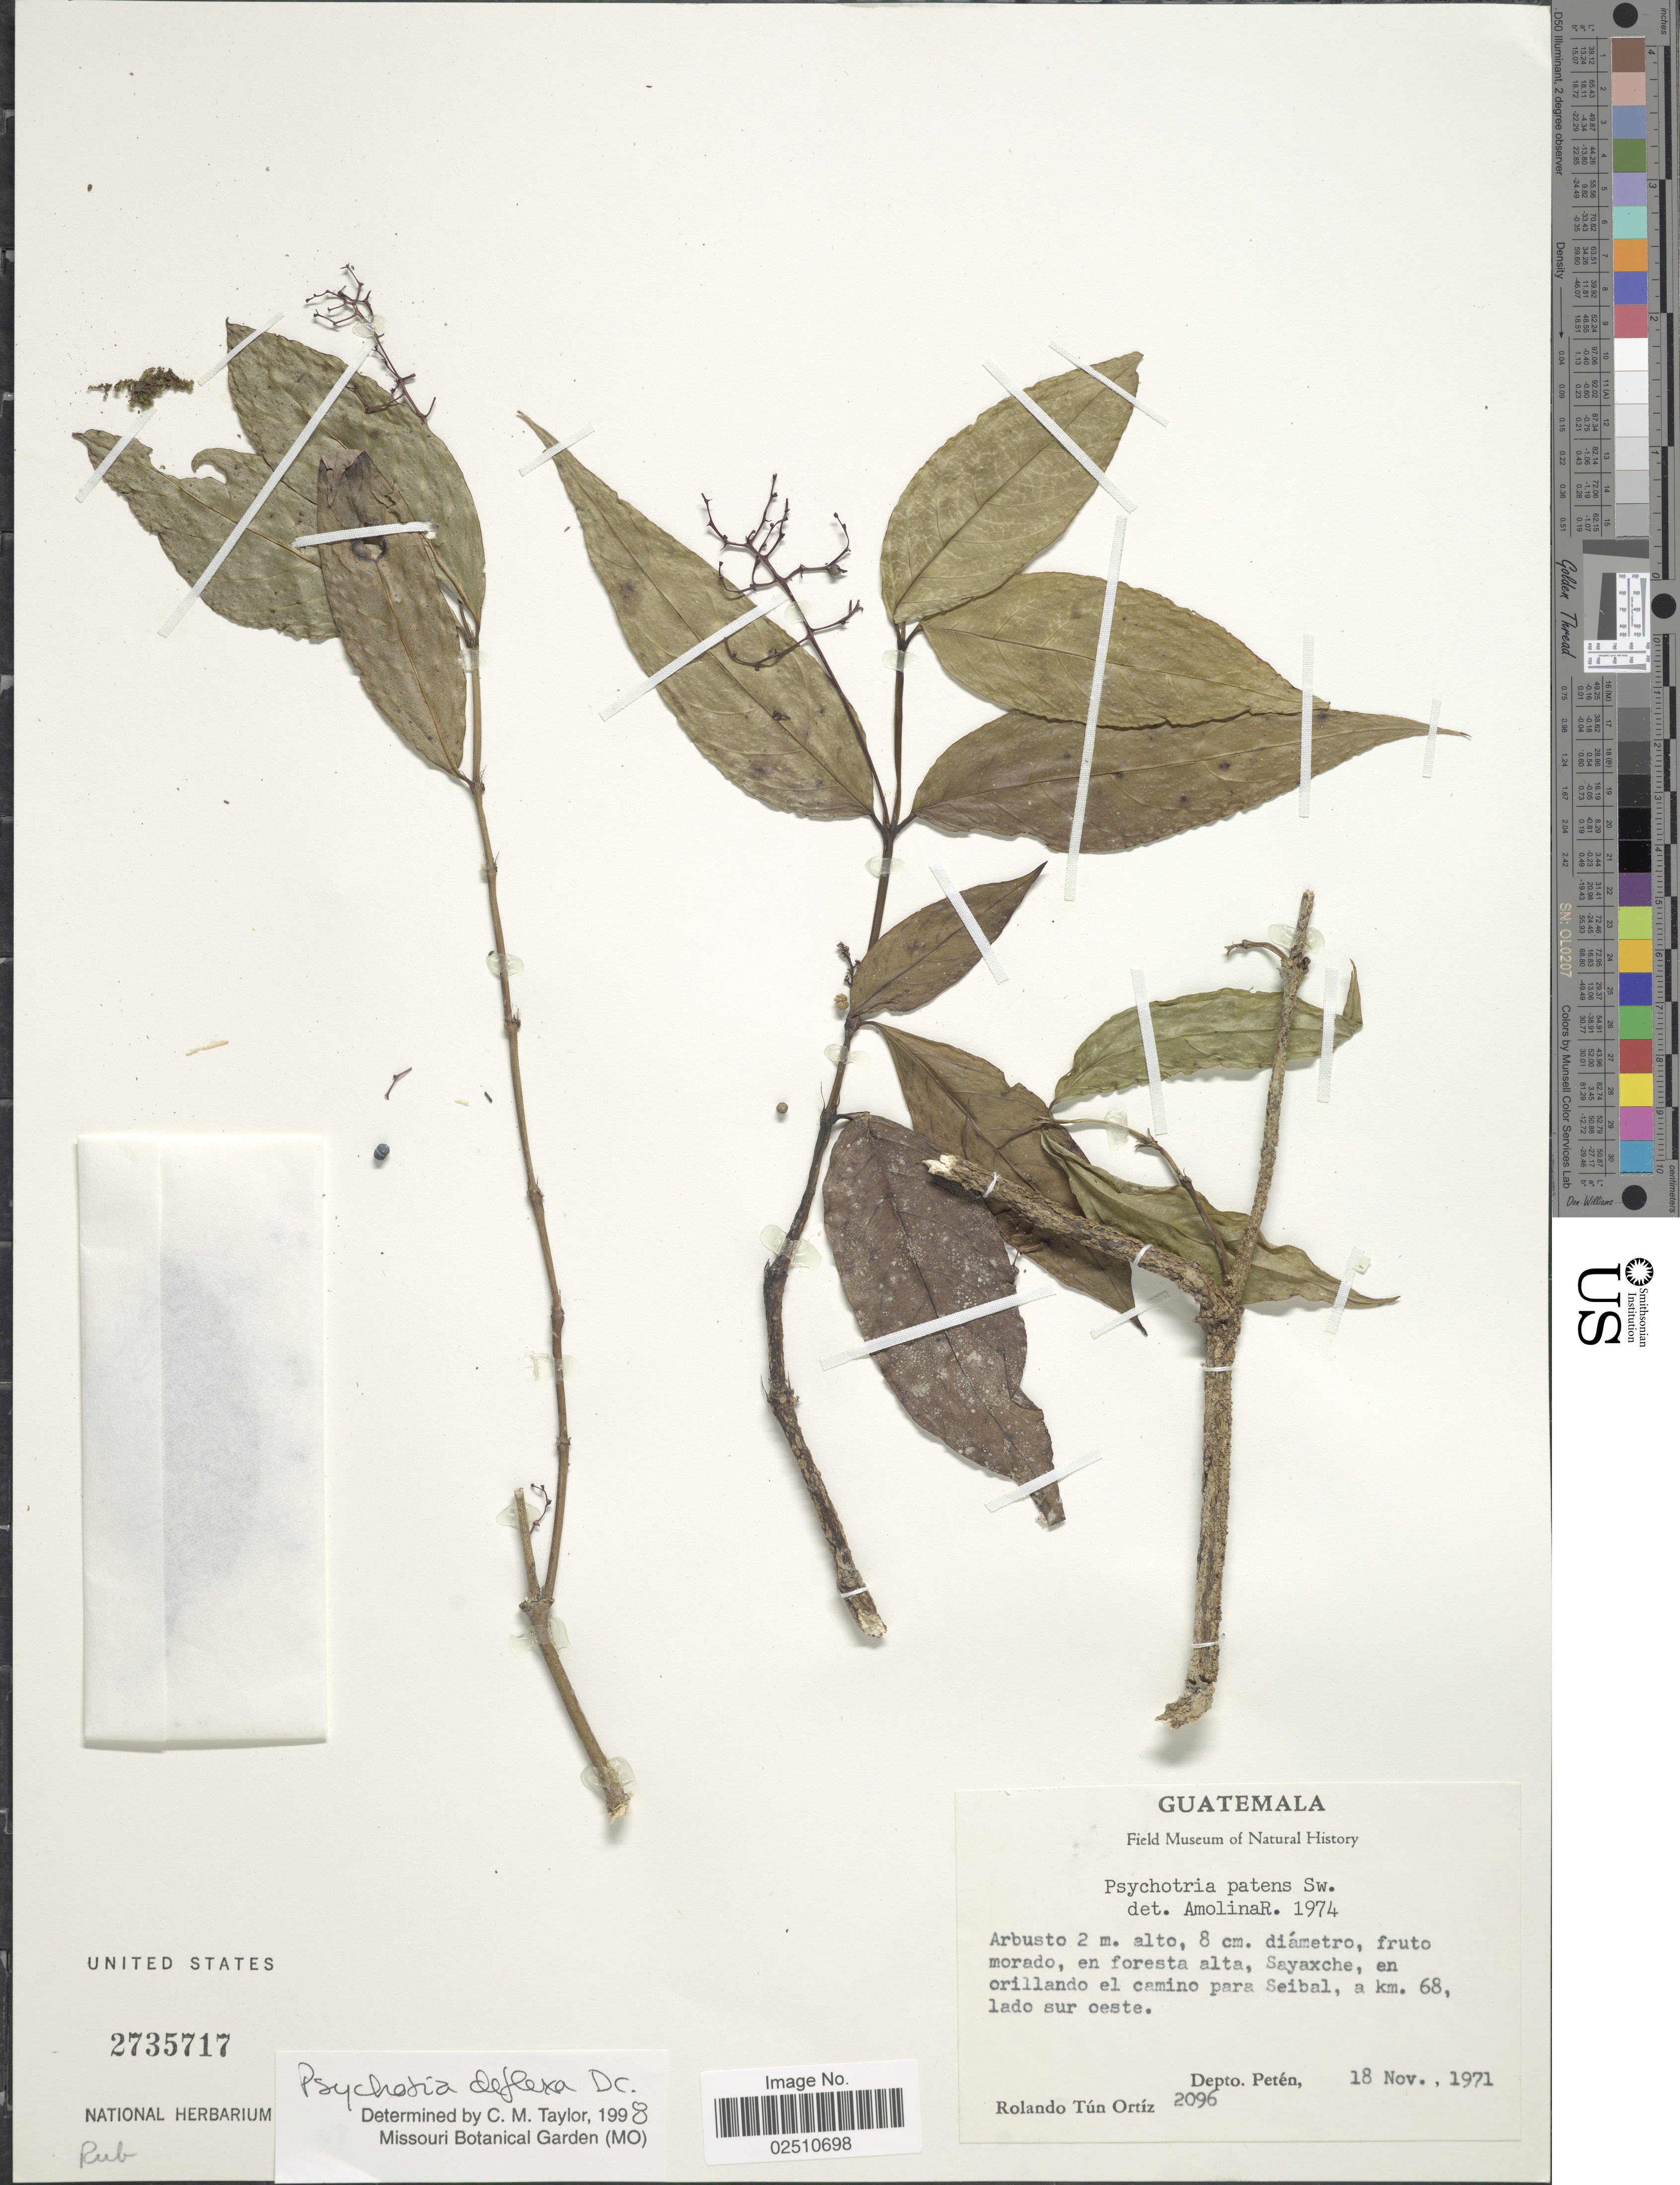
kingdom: Plantae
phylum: Tracheophyta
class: Magnoliopsida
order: Gentianales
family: Rubiaceae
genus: Psychotria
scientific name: Psychotria deflexa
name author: DC.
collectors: R. T. Ortíz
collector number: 2096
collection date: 1971-11-18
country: Guatemala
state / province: El Petén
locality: Sayaxche, en orillando el camino para Seibal, a km 68, lado sur oeste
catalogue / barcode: US 2735717